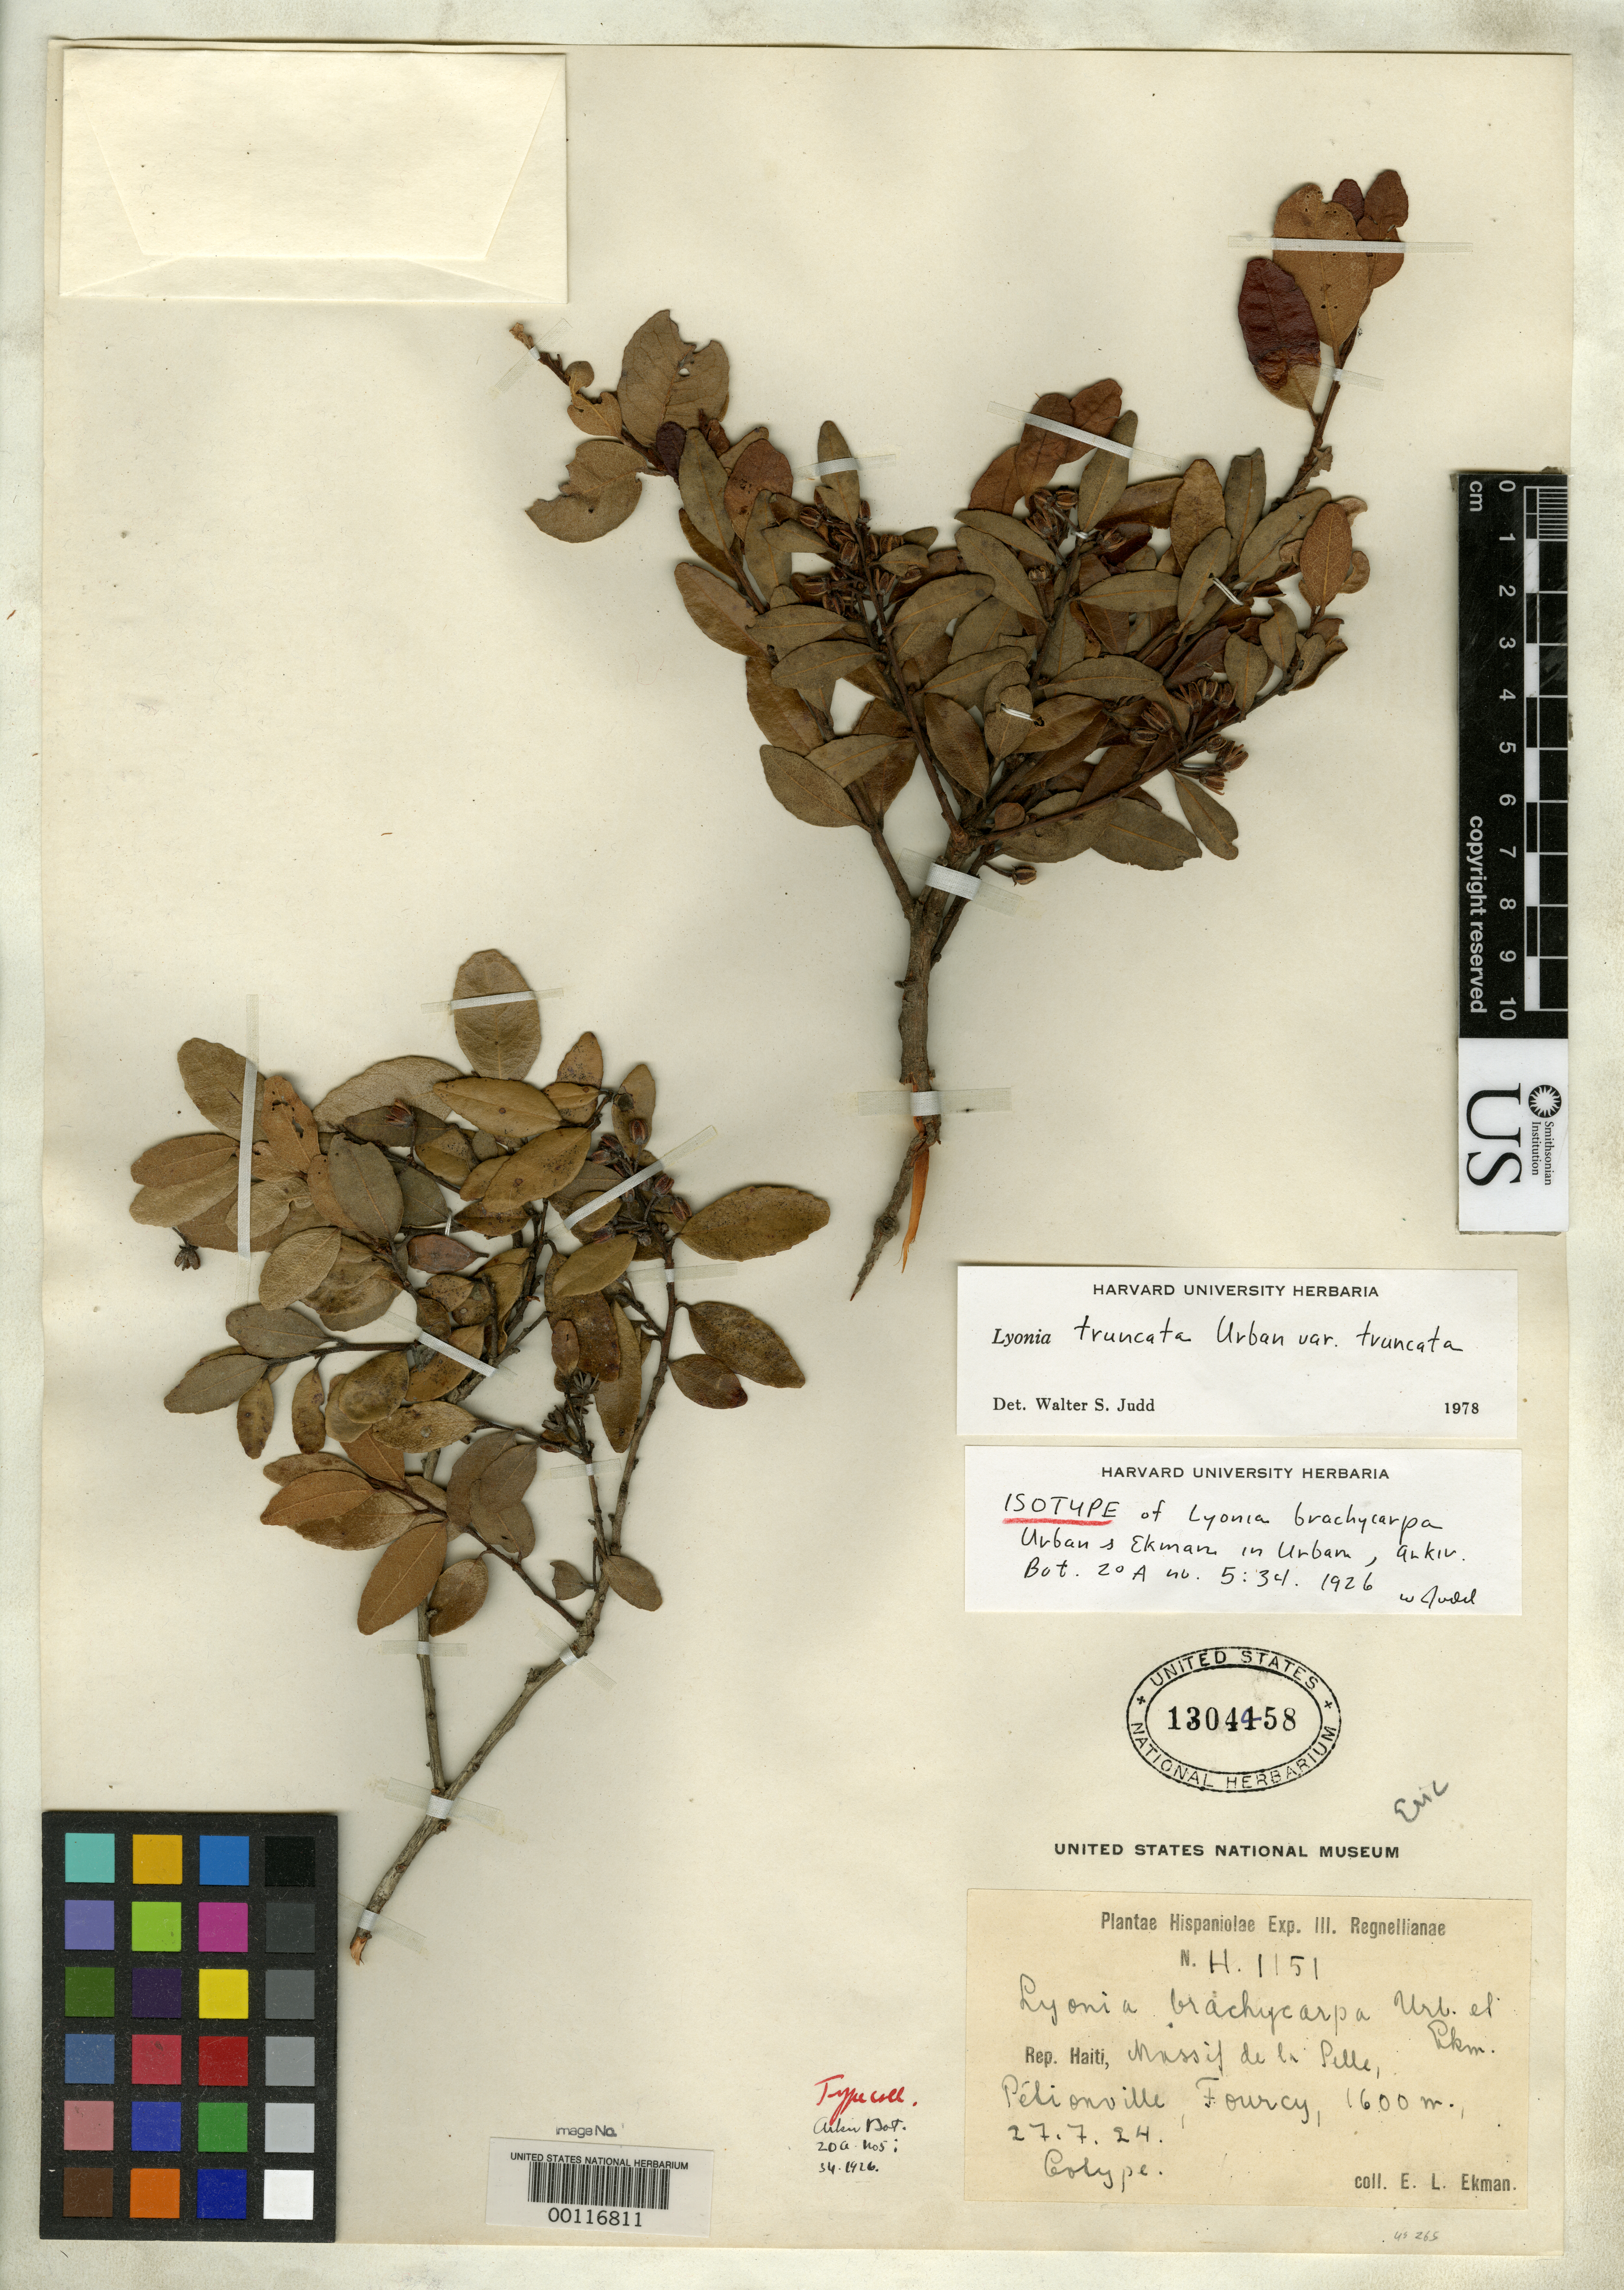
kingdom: Plantae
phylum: Tracheophyta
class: Magnoliopsida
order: Ericales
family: Ericaceae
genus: Lyonia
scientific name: Lyonia brachycarpa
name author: Urb. & Ekman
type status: Isotype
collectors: E. L. Ekman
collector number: H 1151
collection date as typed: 27 Jul 1924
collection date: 1924-07-27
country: Haiti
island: Hispaniola Island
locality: Massif de La Selle, inters Morne Tranchant et Morne Brouet.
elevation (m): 1500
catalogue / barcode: US 1304458